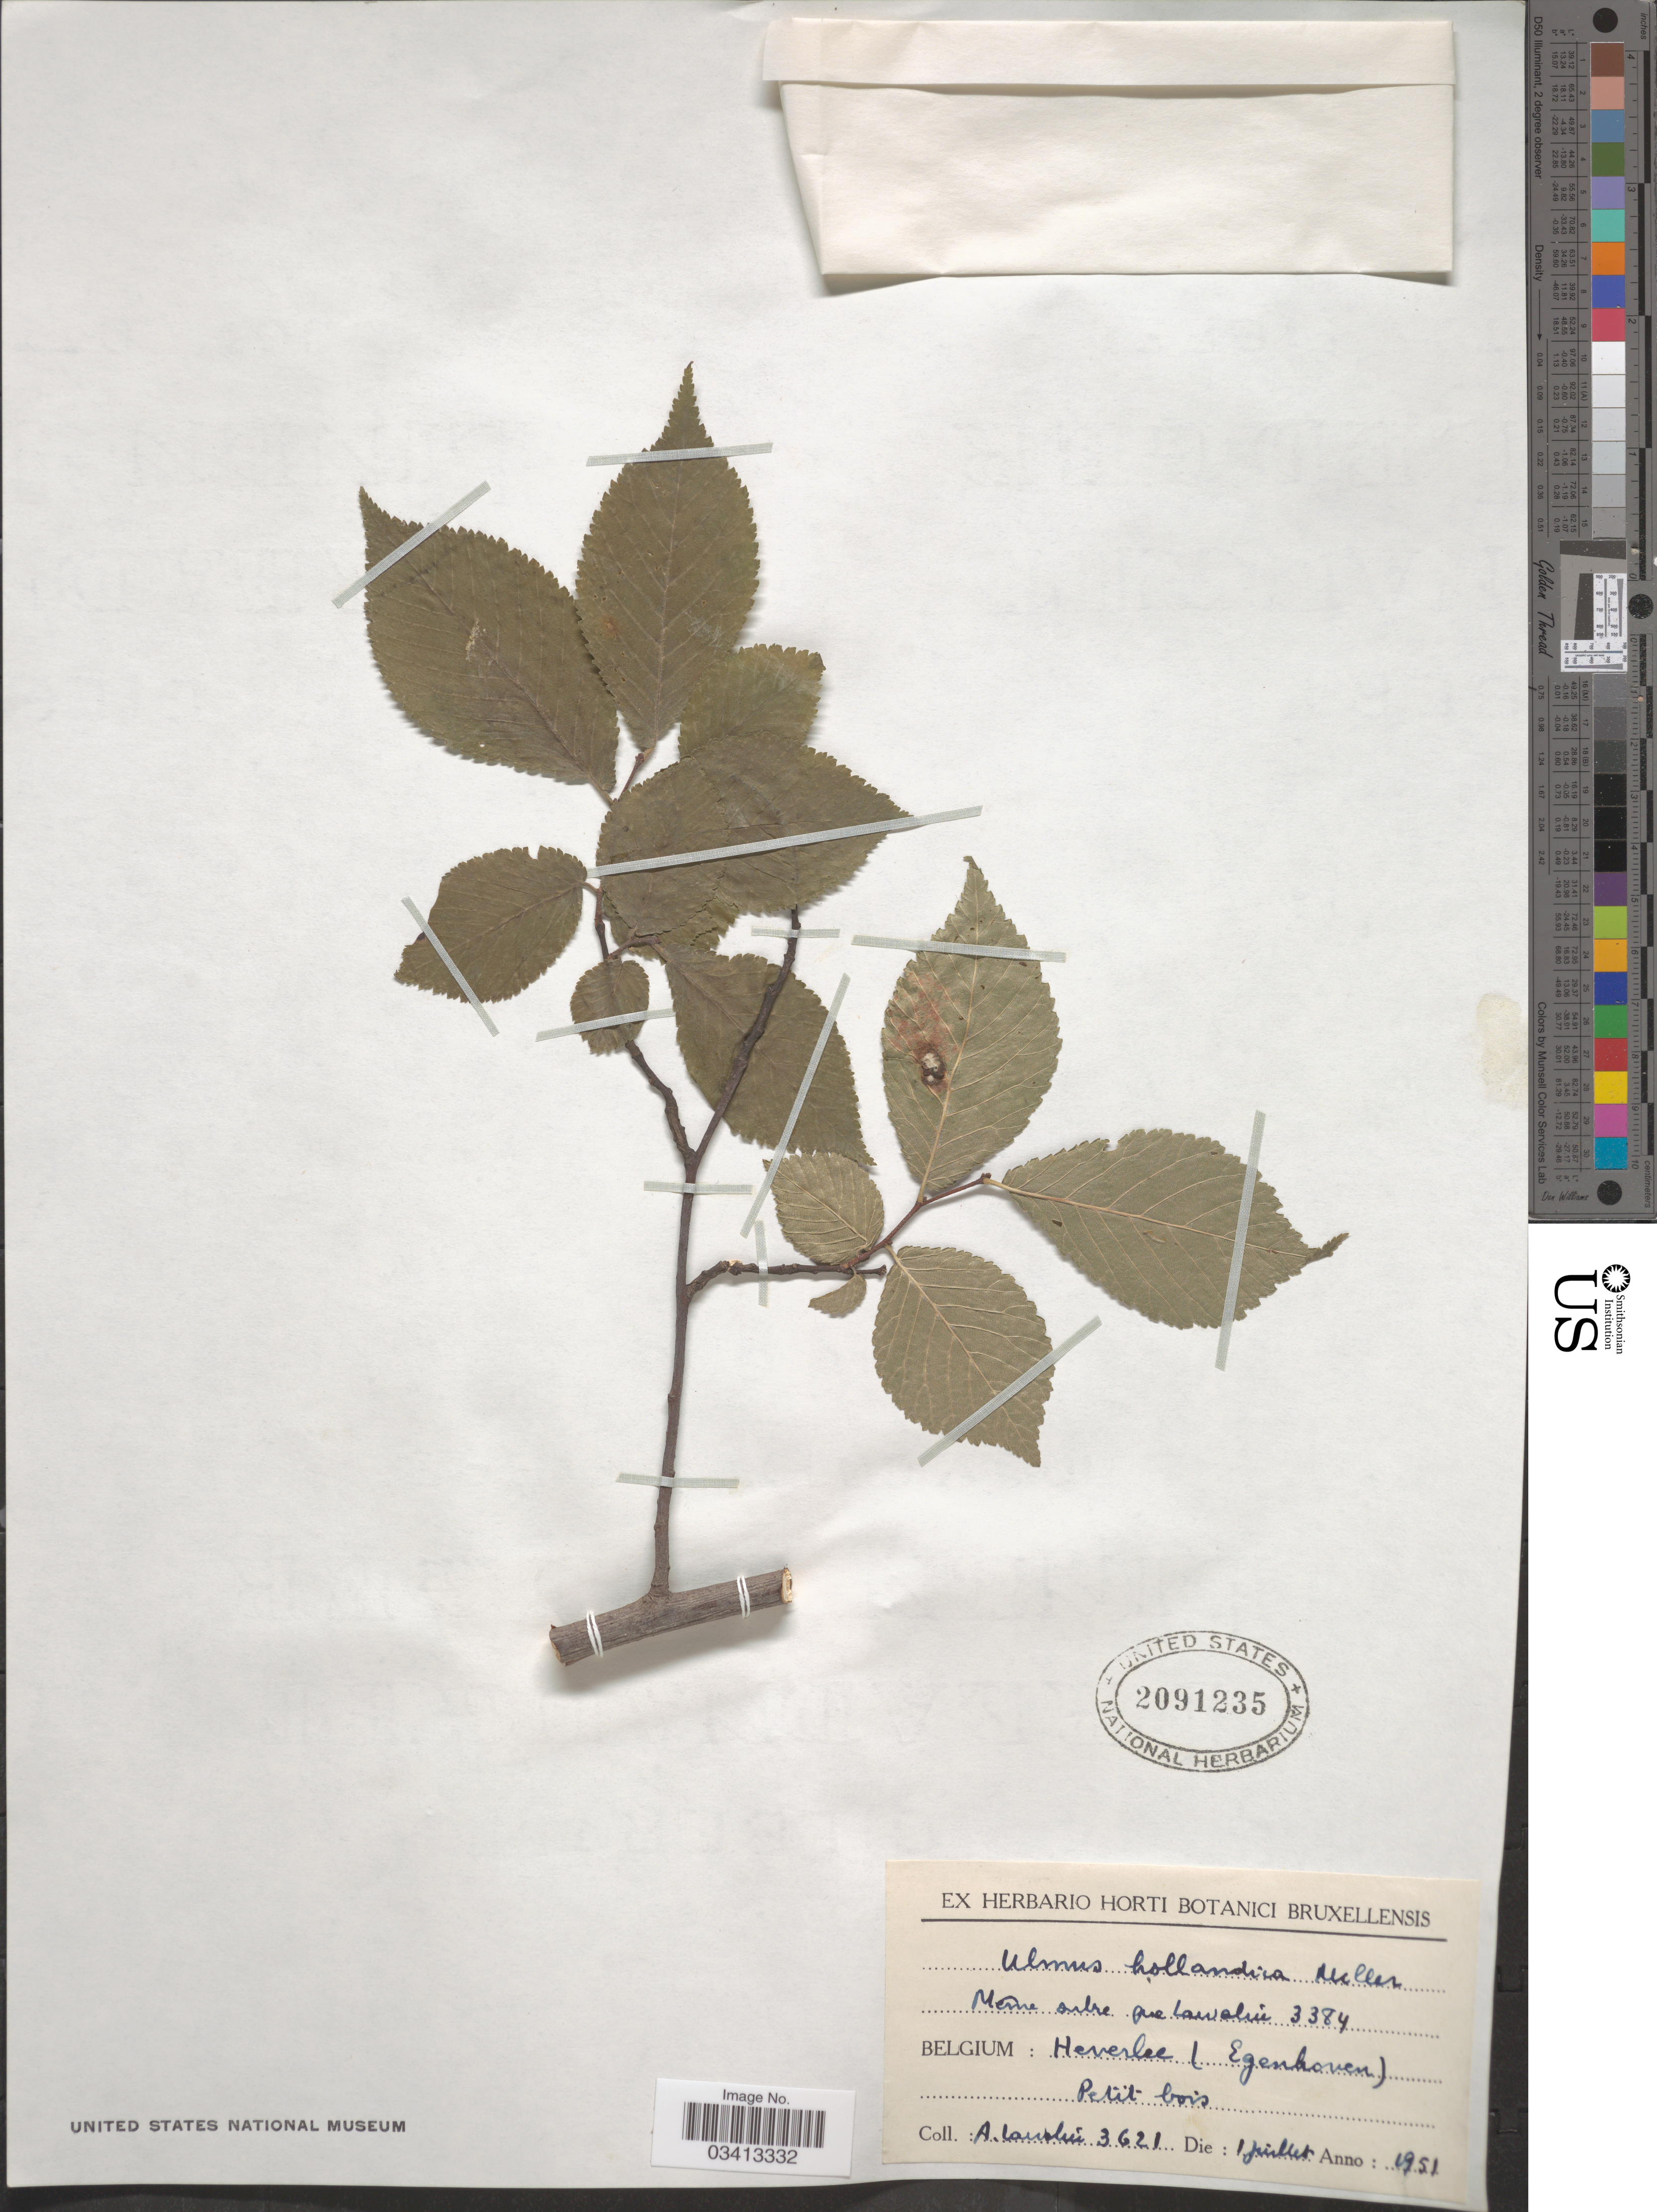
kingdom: Plantae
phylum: Tracheophyta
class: Magnoliopsida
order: Rosales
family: Ulmaceae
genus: Ulmus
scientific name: Ulmus x hollandica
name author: Mill.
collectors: A. G. Lawalrée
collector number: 3621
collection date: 1951-07-01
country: Belgium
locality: Heverlee (Egenhoven). Petit bois.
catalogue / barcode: US 2091235